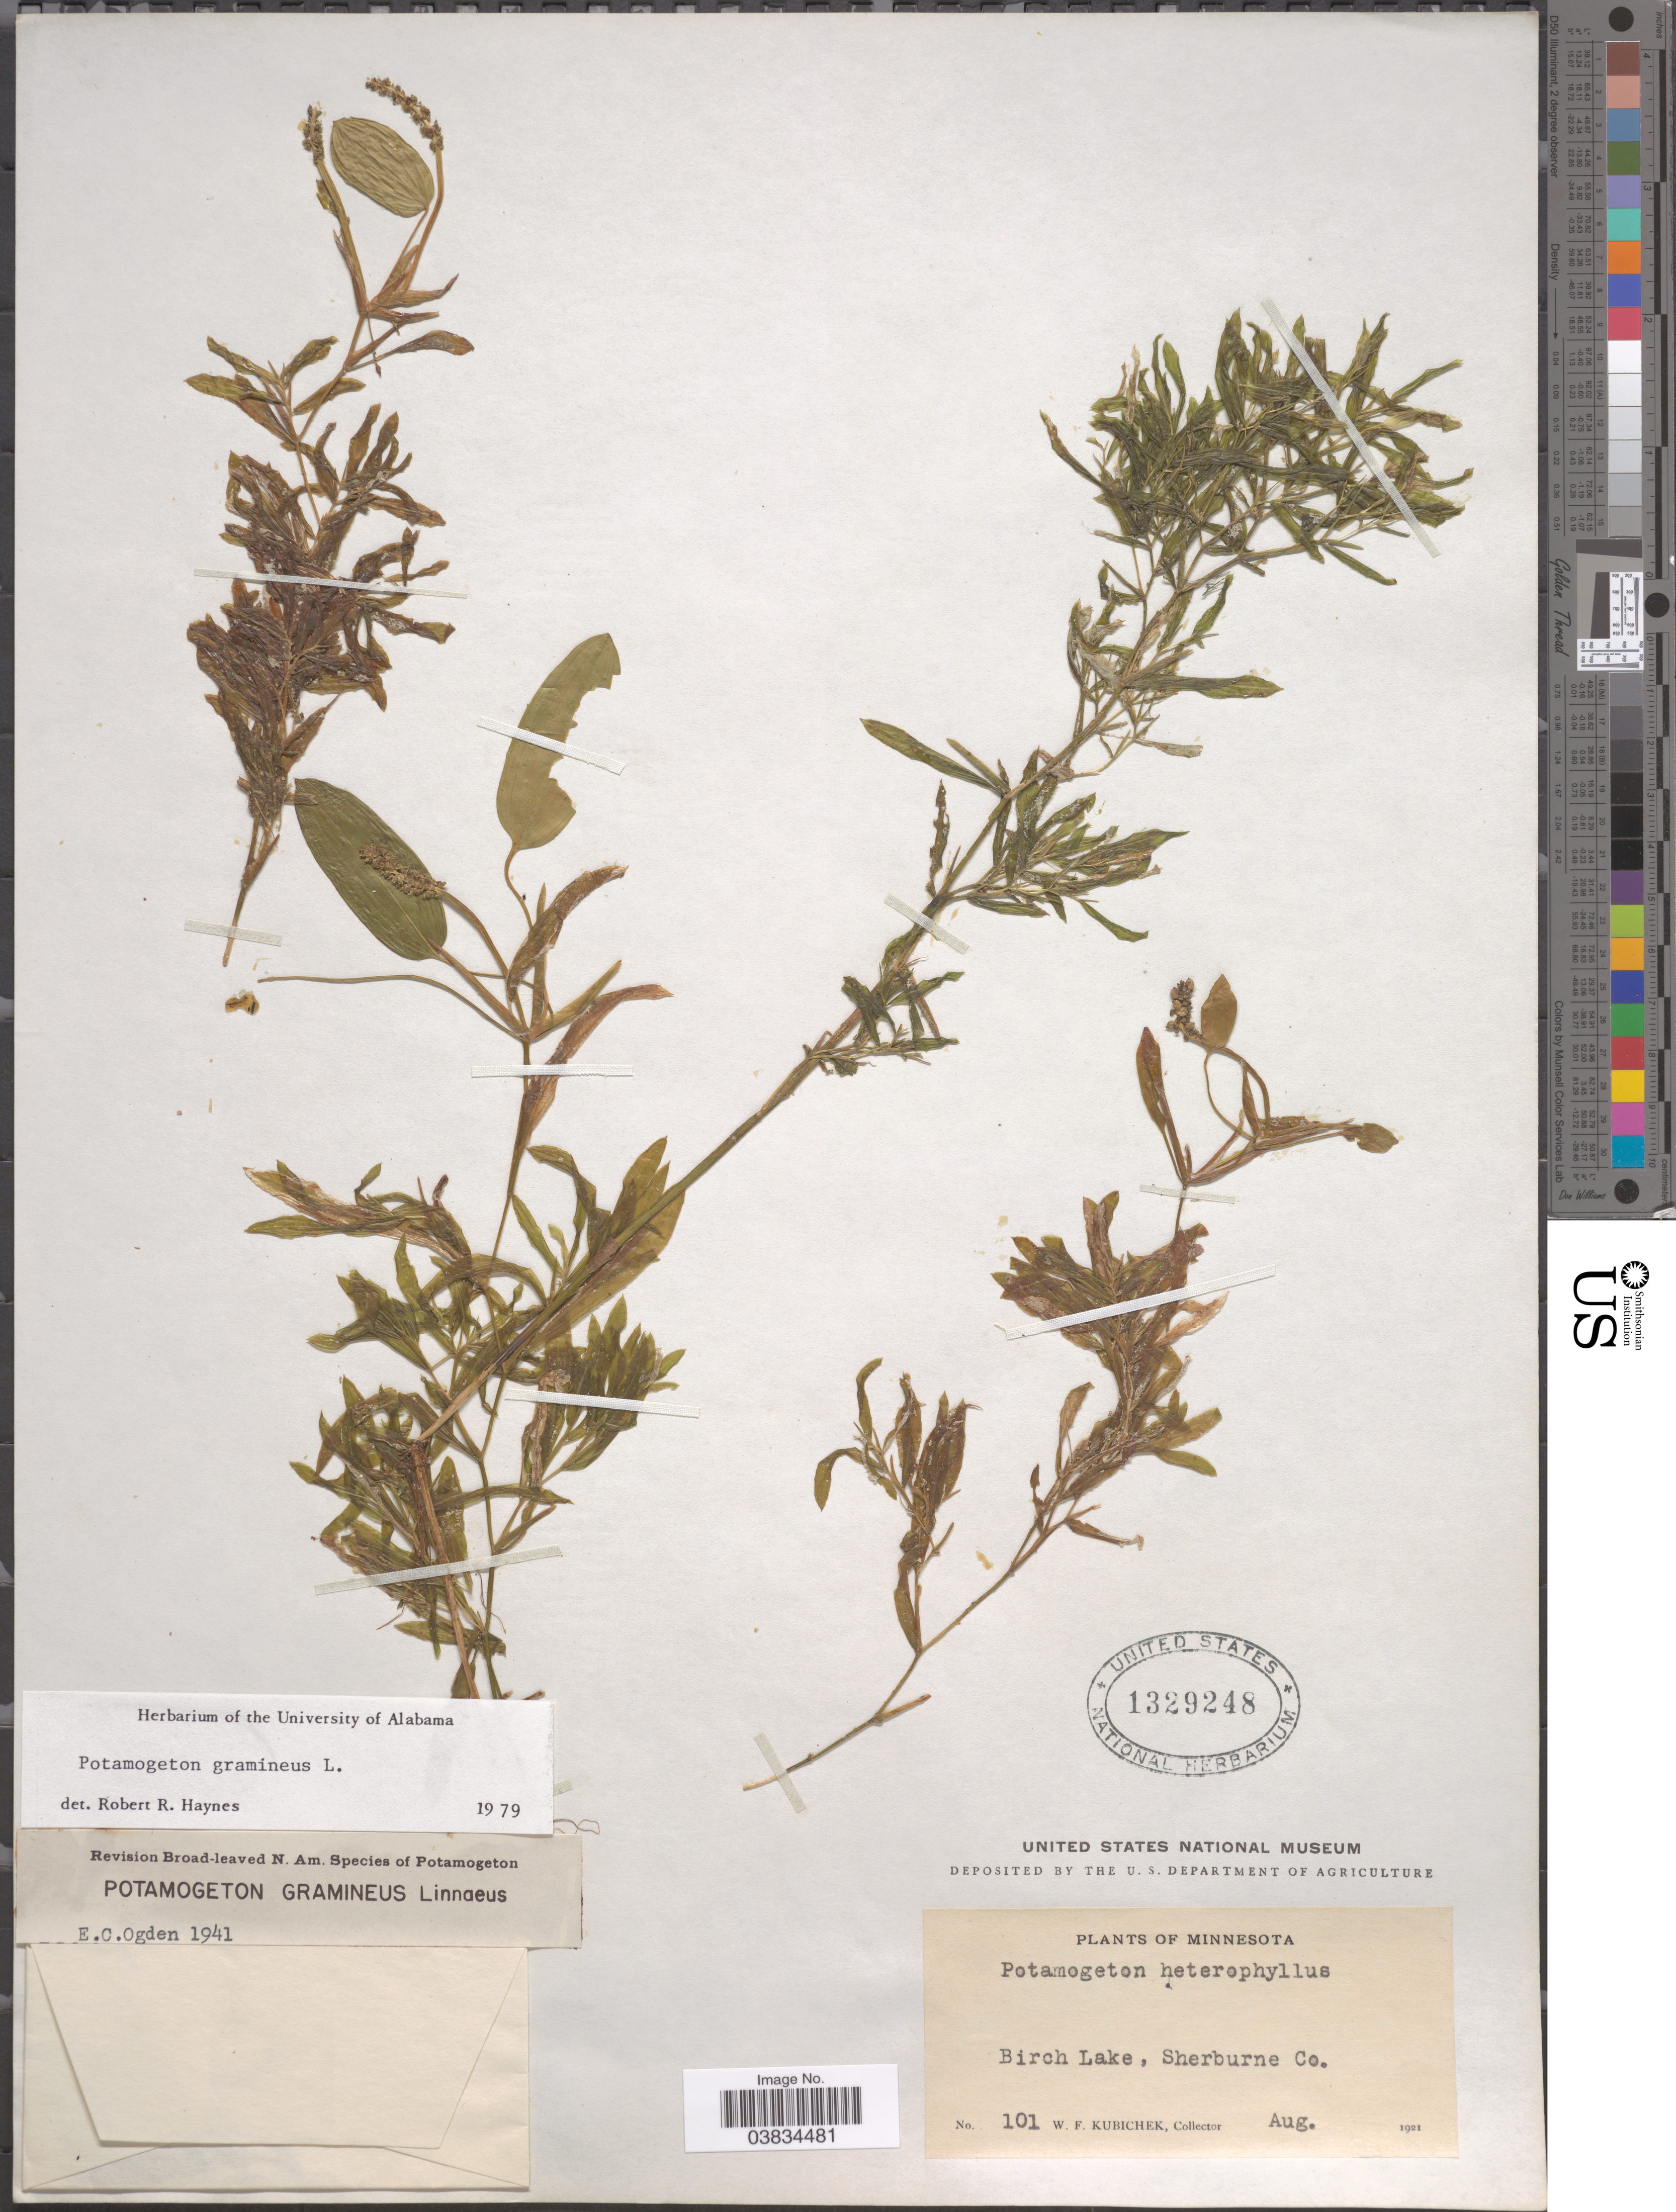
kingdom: Plantae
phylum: Tracheophyta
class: Liliopsida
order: Alismatales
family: Potamogetonaceae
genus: Potamogeton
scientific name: Potamogeton gramineus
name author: L.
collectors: W. Kubichek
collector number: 101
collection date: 1921-08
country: United States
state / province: Minnesota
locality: Birch Lake, Sherburne Co.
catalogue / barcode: US 1329248